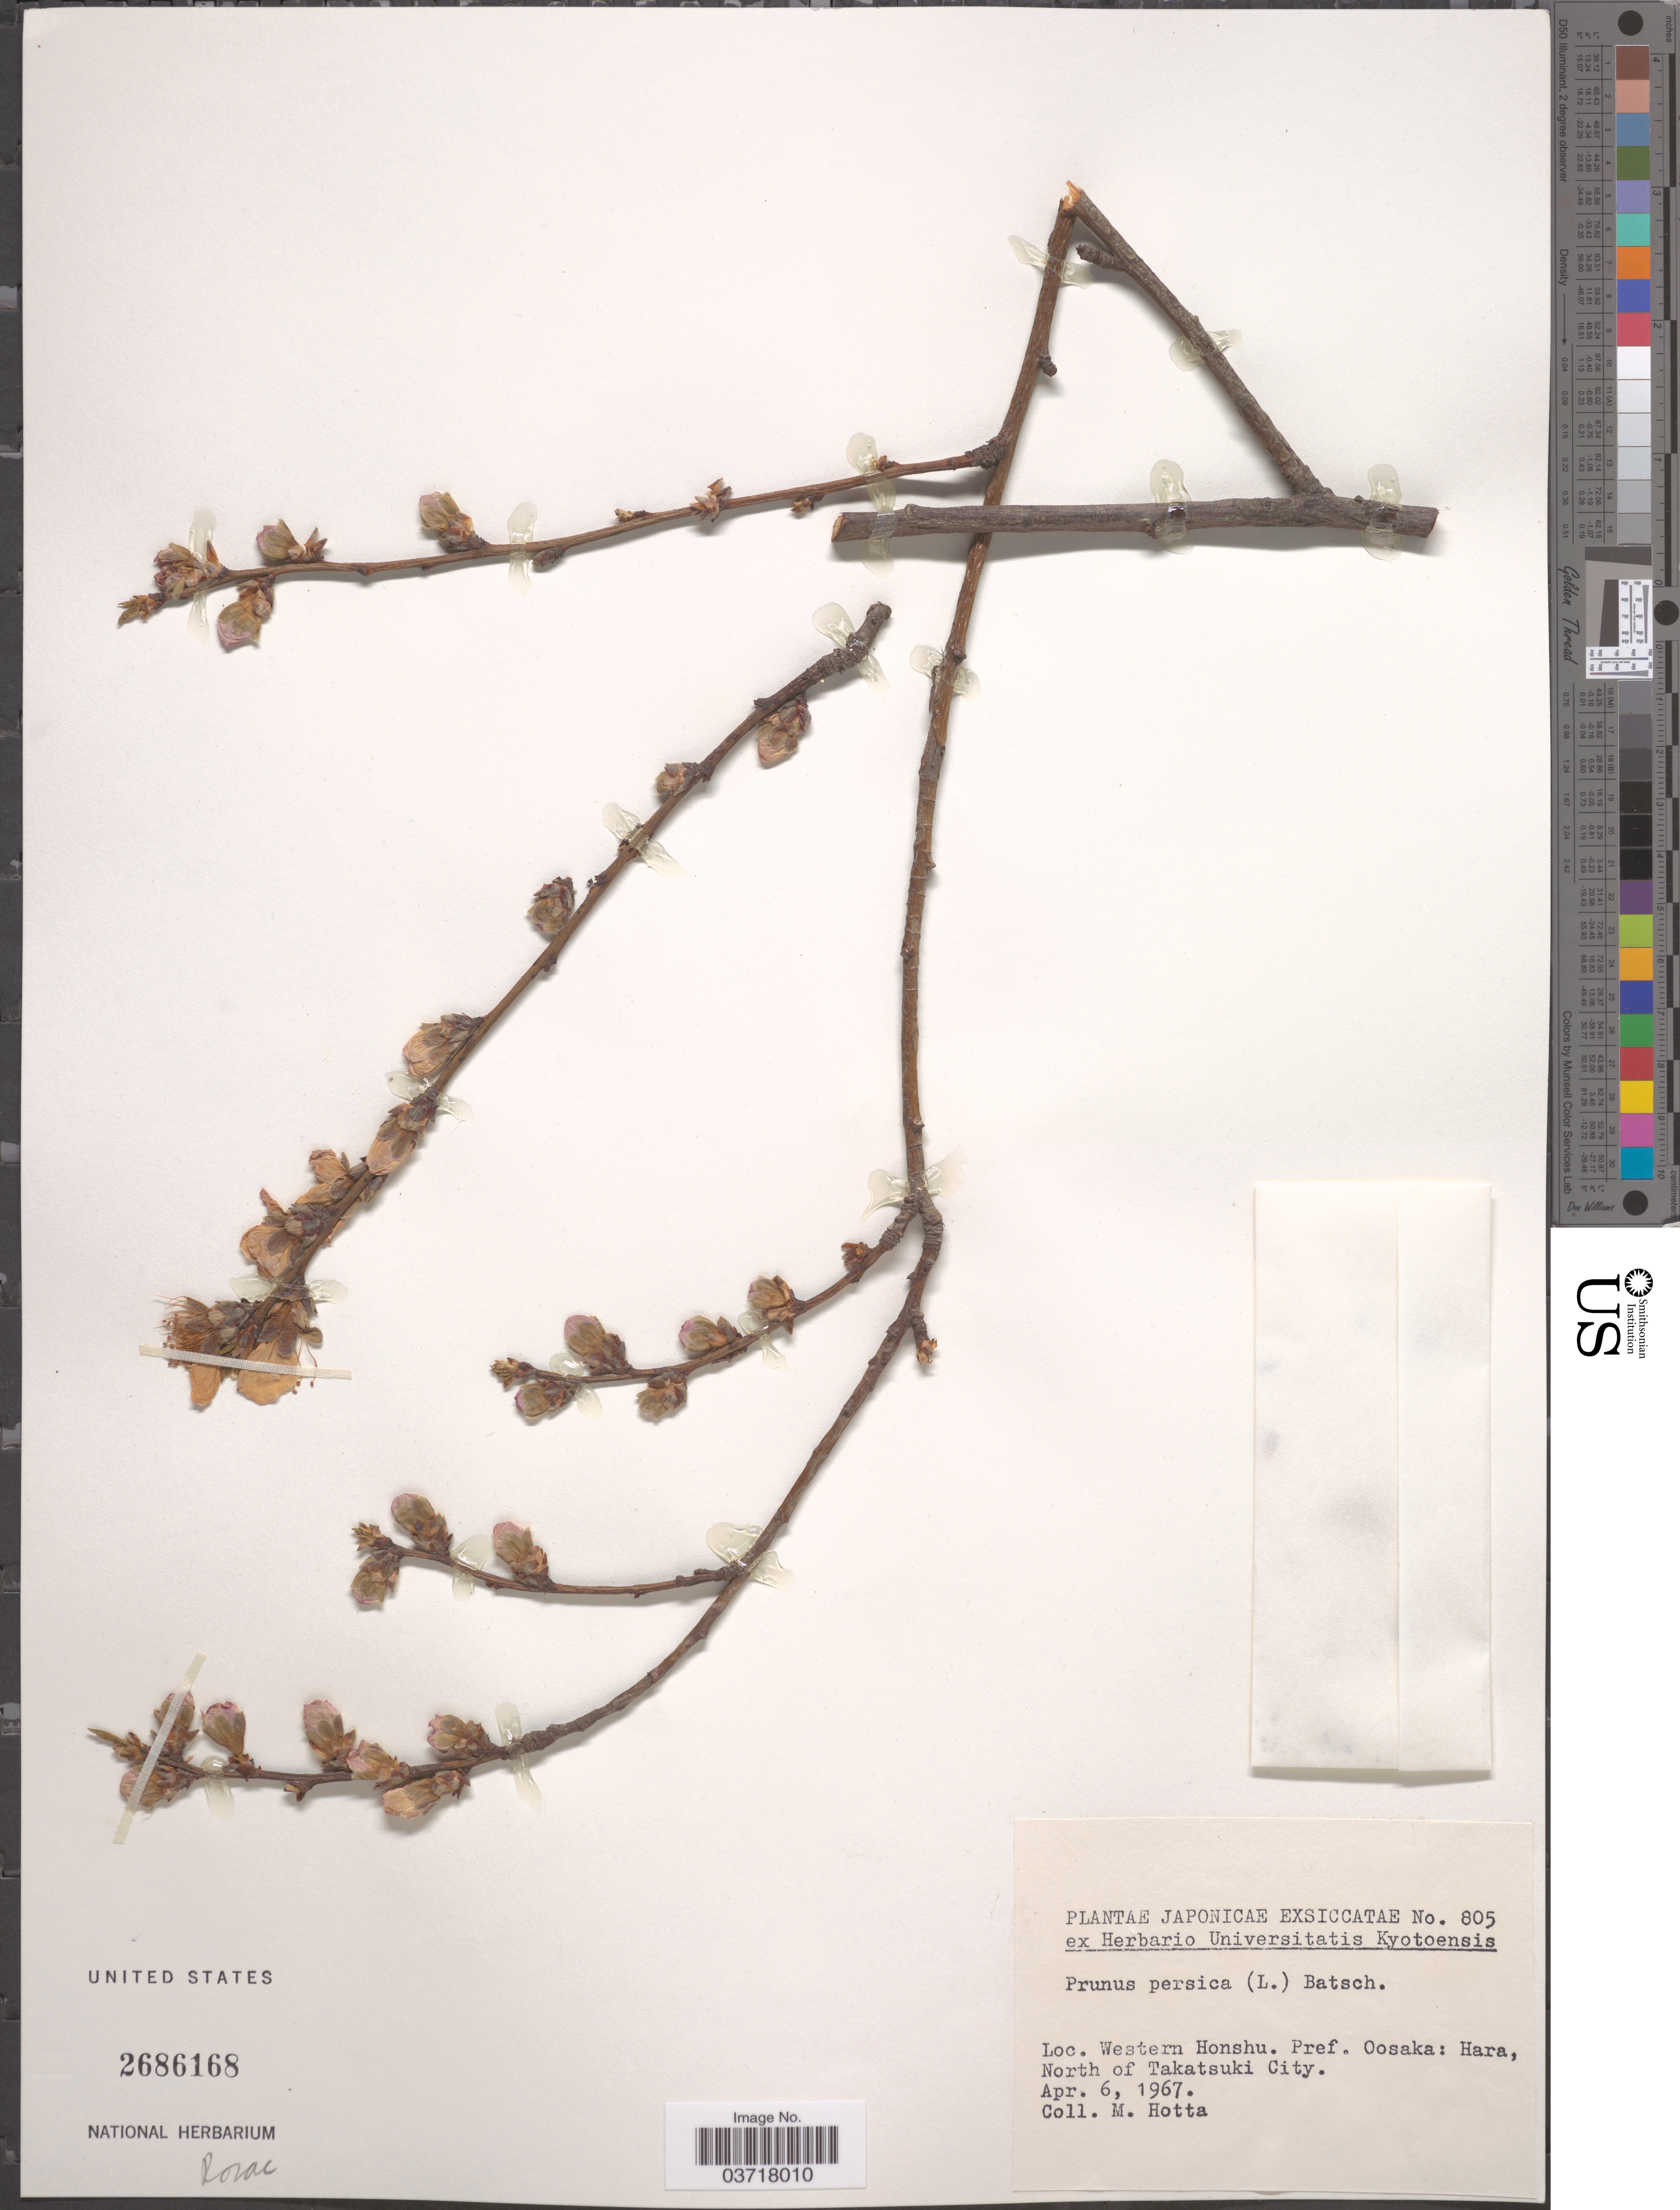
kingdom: Plantae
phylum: Tracheophyta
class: Magnoliopsida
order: Rosales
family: Rosaceae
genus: Prunus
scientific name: Prunus persica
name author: (L.) Batsch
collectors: M. Hotta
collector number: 805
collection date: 1967-04-06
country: Japan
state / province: Osaka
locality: Western Honshu. Pref. Oosaka: Hara, North of Takatsuki City.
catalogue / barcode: US 2686168